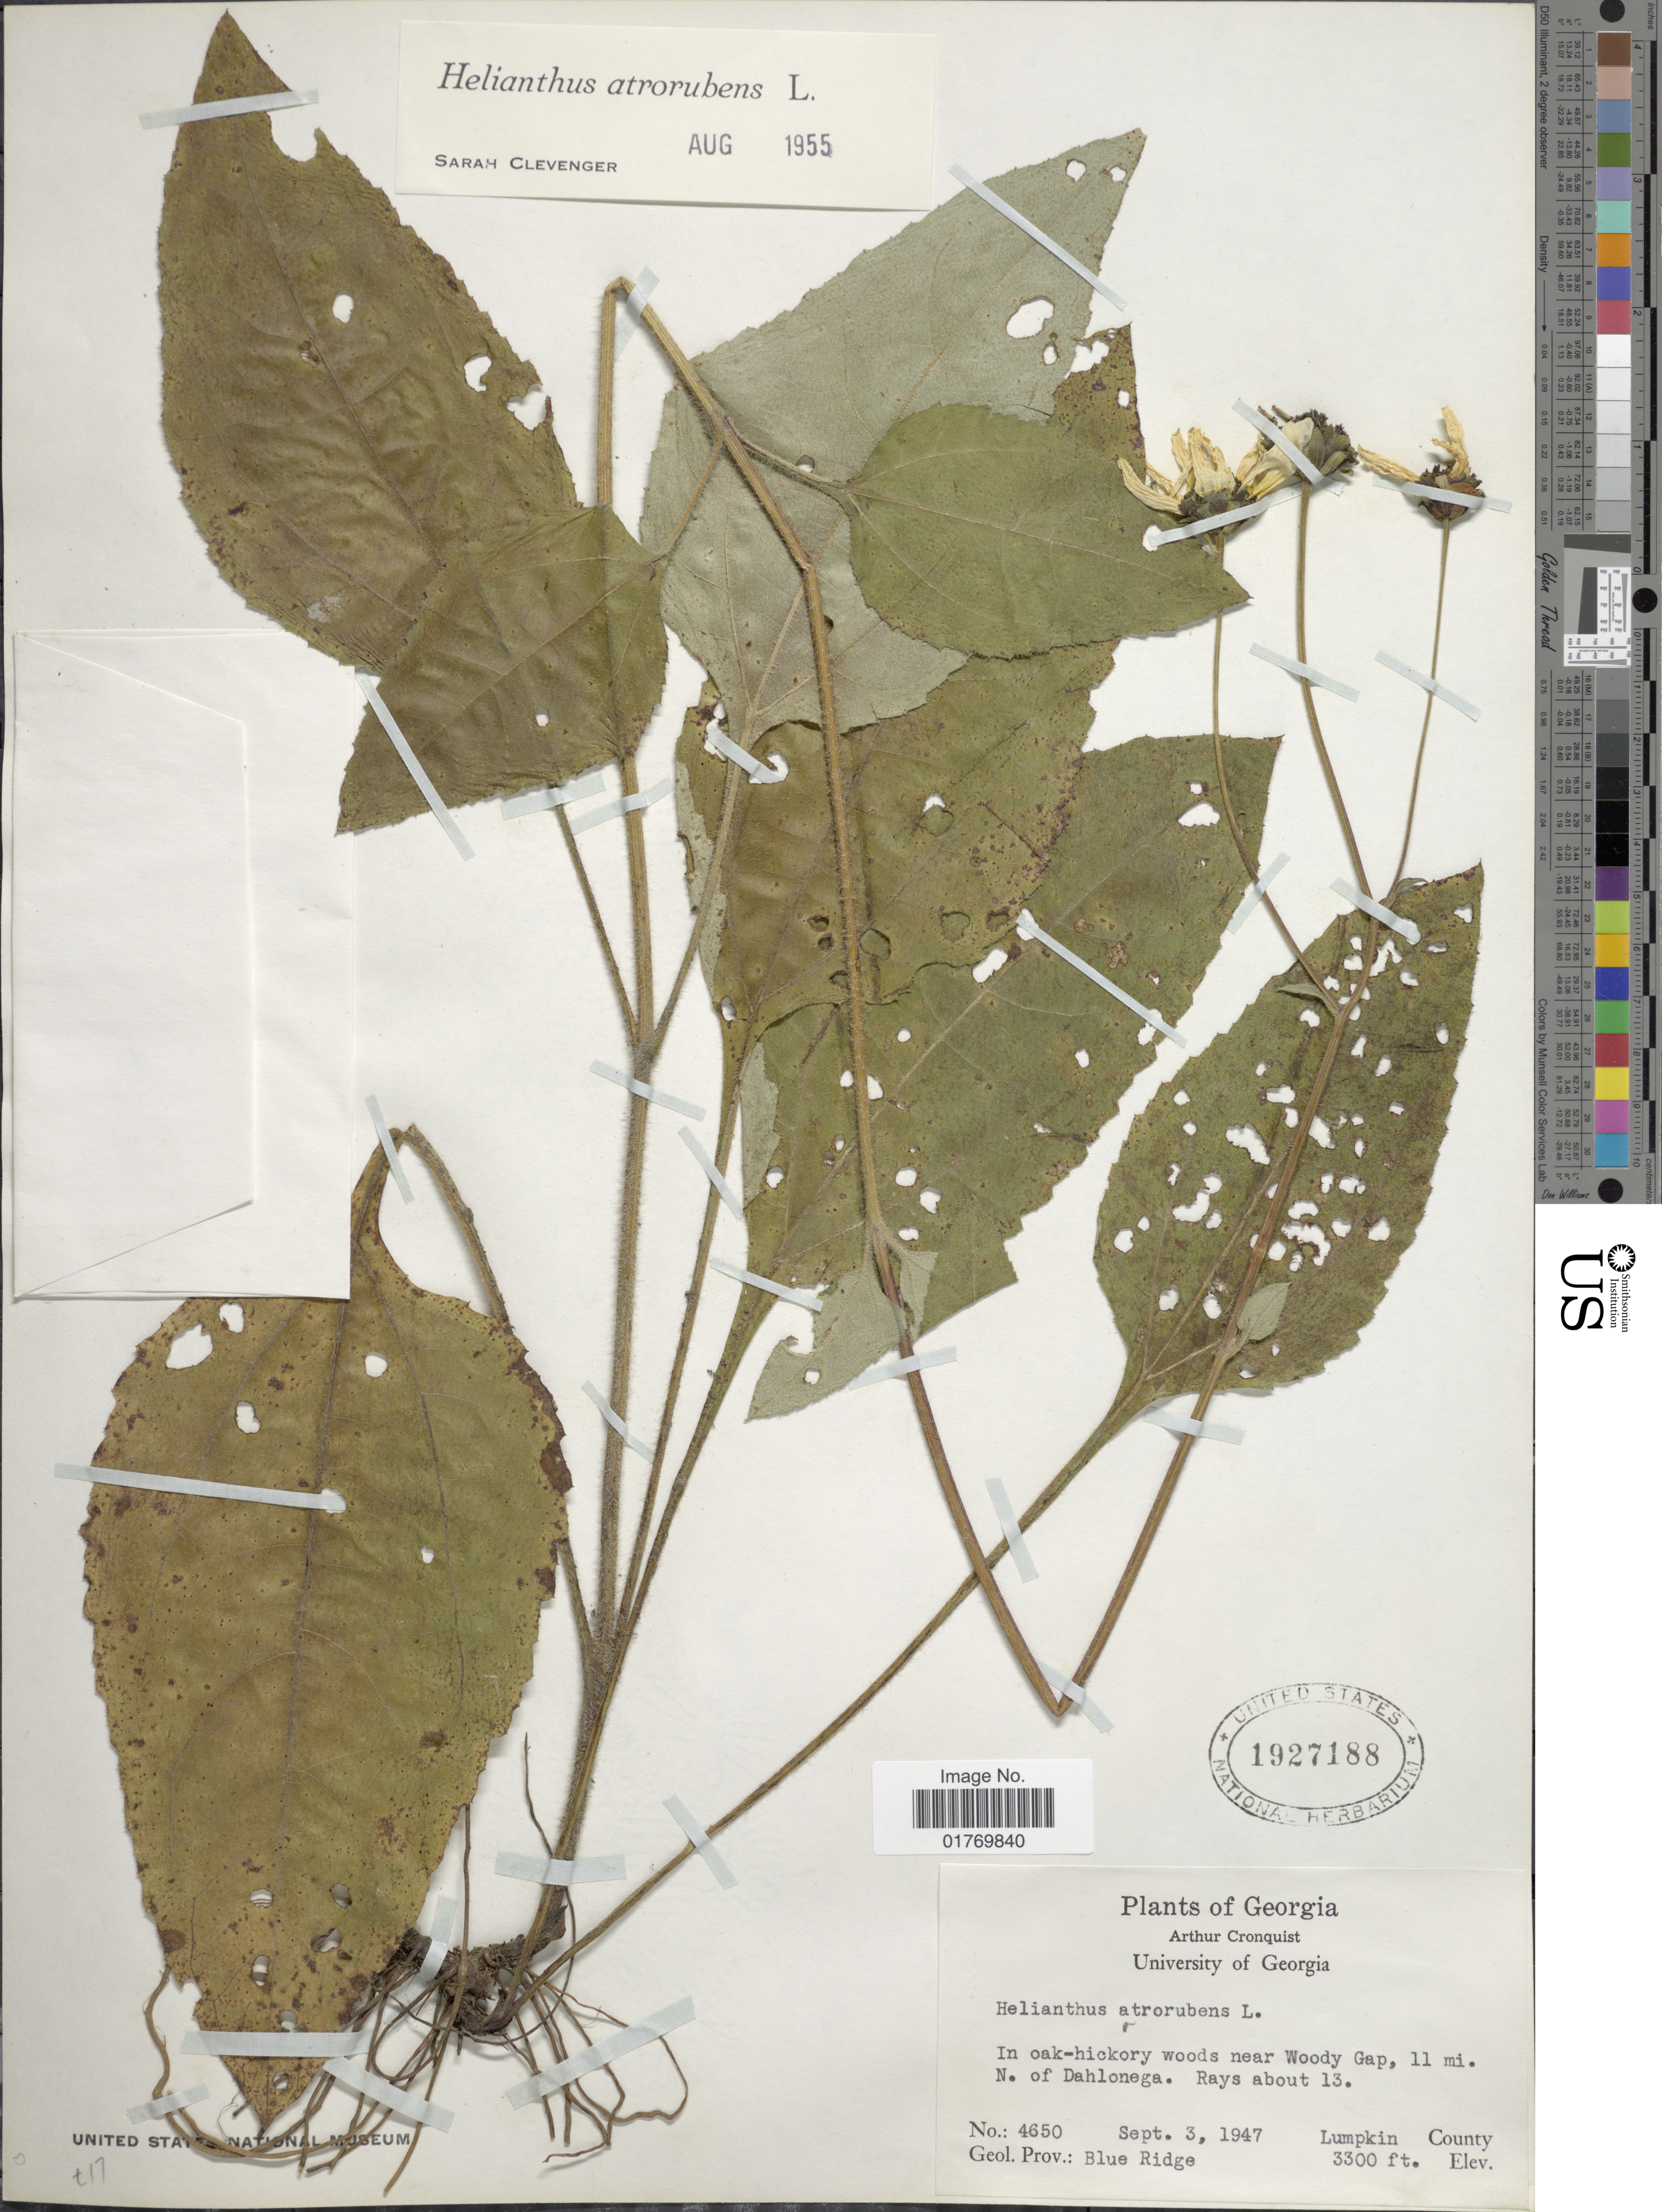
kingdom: Plantae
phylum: Tracheophyta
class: Magnoliopsida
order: Asterales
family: Asteraceae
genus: Helianthus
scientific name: Helianthus atrorubens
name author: L.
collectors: A. J. Cronquist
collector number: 4650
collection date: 1947-09-03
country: United States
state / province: Georgia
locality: In oak-history woods near Woody Gap, 11 mi. N. of Dahlonega, Rays about 13, Lumpkin County, Geol. Prov.: Blue Ridge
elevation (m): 1006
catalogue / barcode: US 1927188